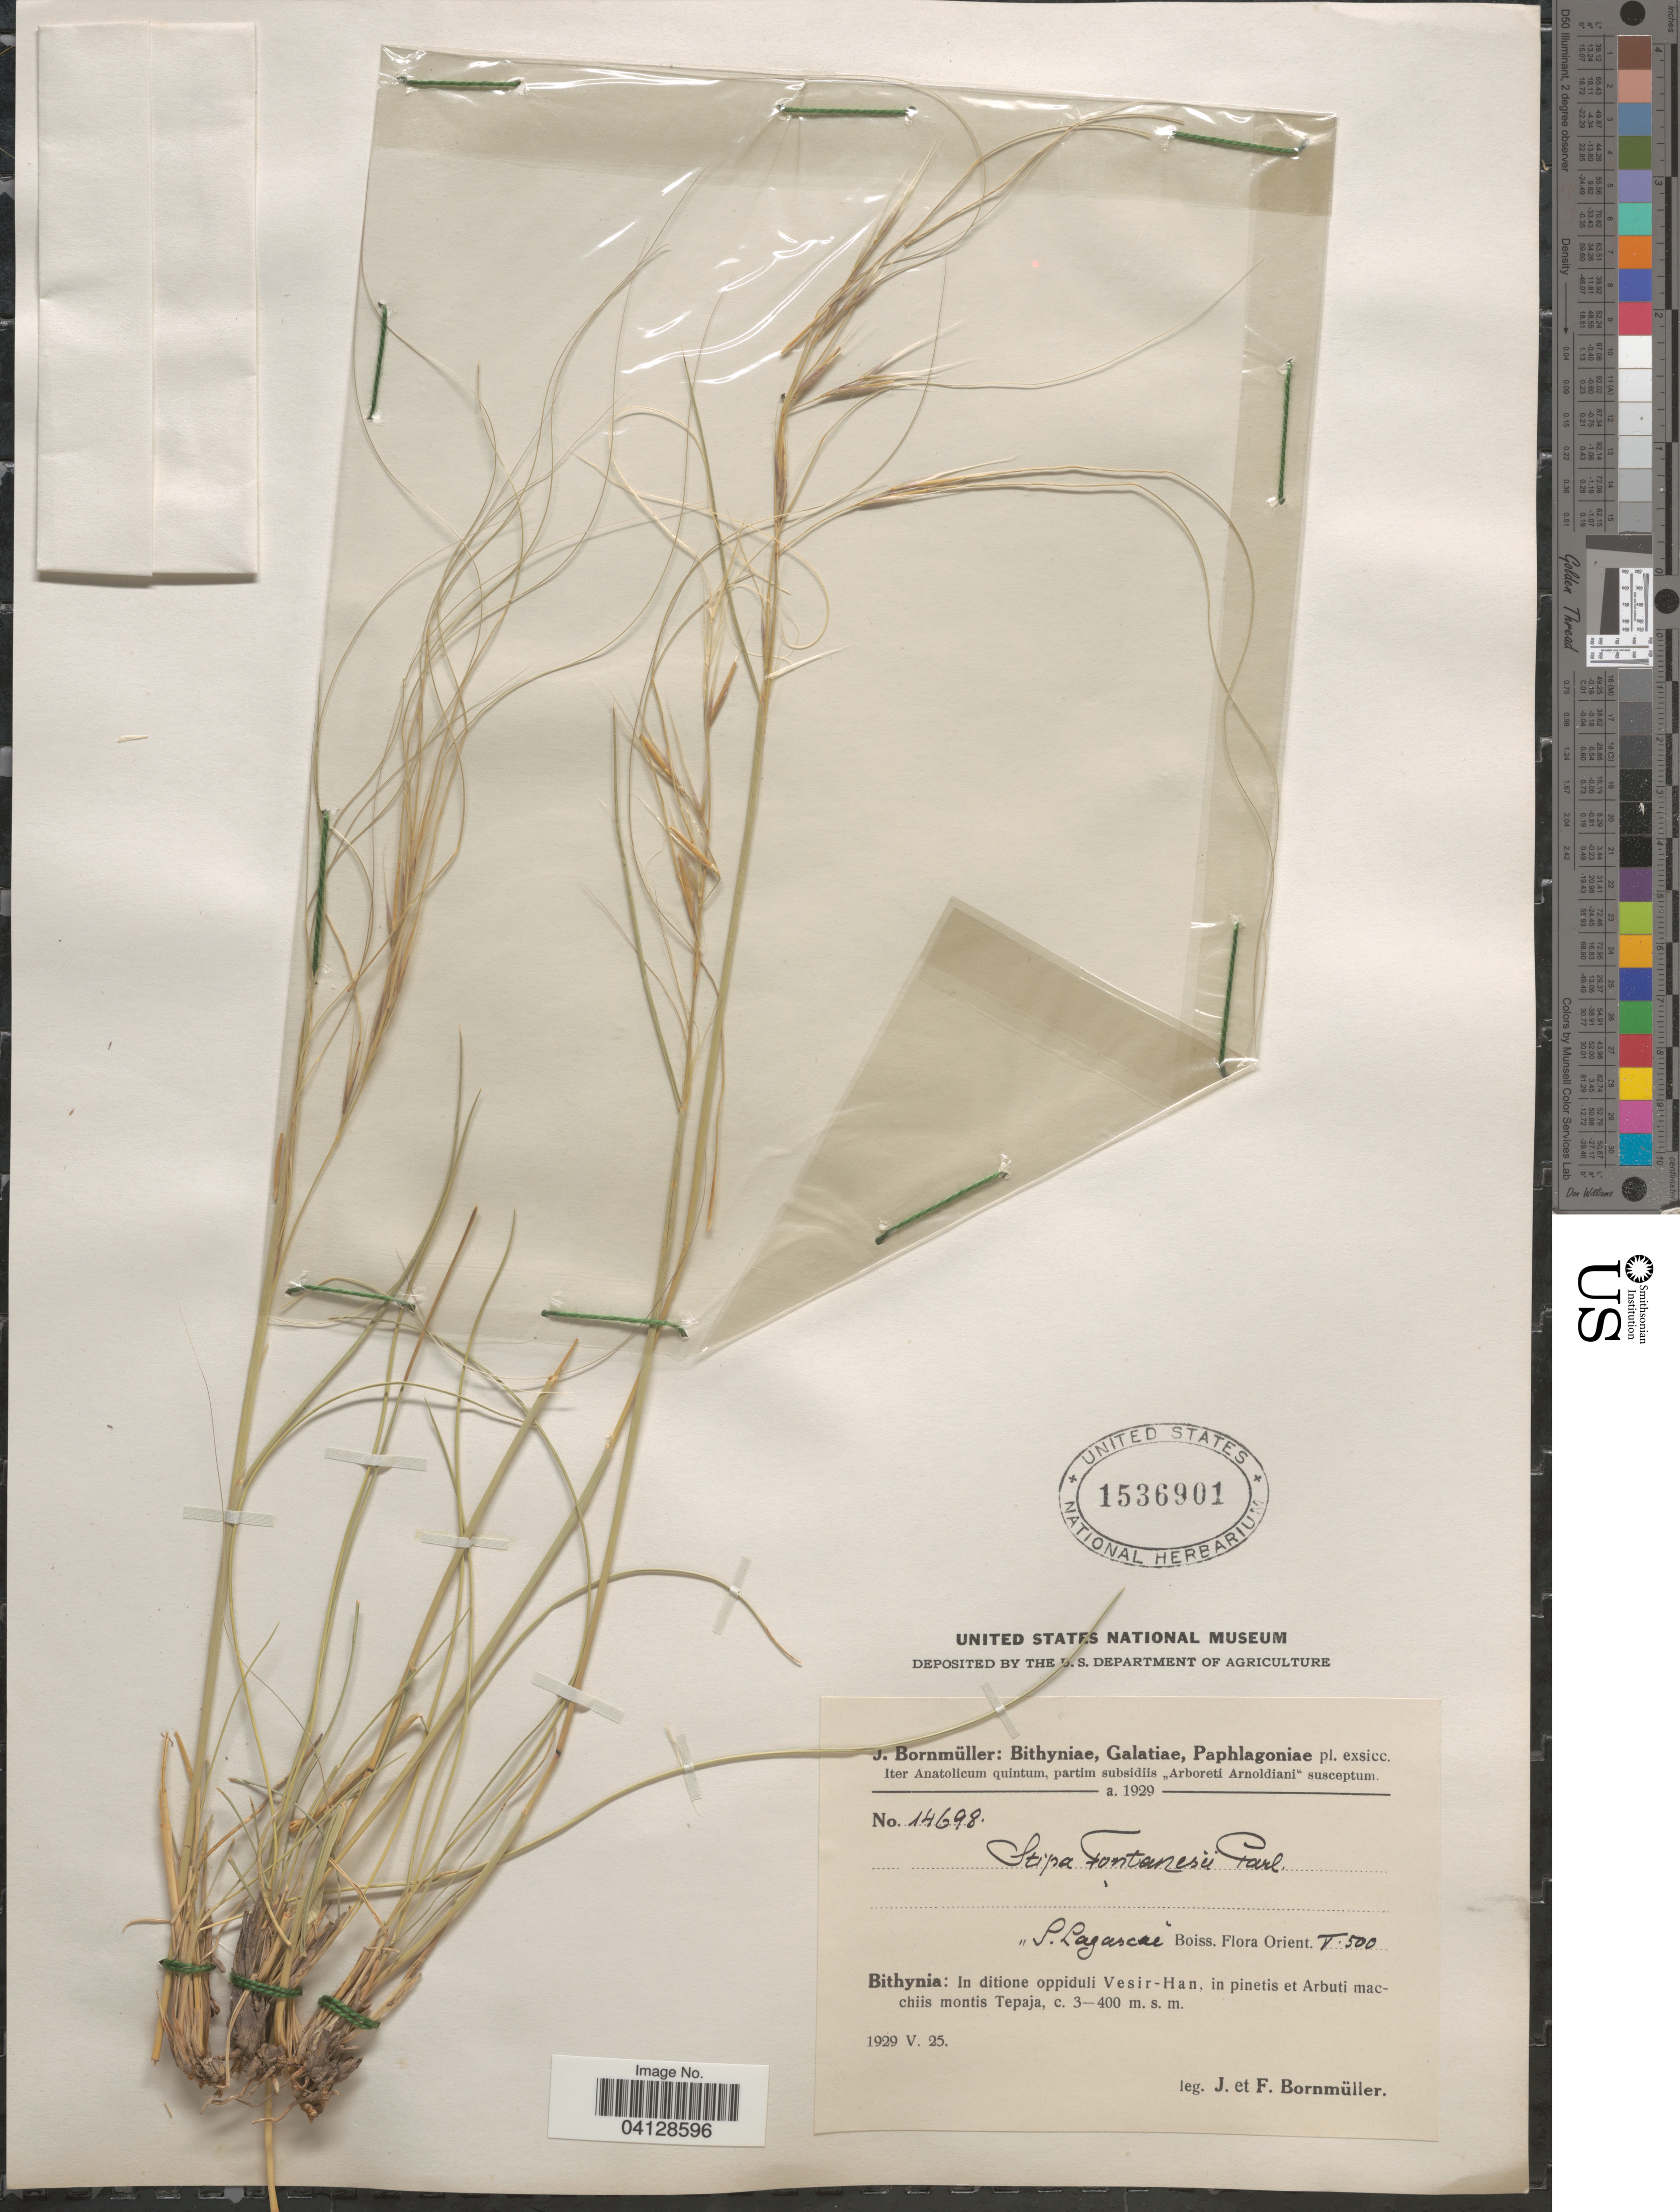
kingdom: Plantae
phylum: Tracheophyta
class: Liliopsida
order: Poales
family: Poaceae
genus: Stipa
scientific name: Stipa fontanesii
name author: Parl.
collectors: J. Bornmüller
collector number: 14698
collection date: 1929-05-25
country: Turkey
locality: Bithynia: In ditione oppiduli Vesir-Han, in pinetis et Arbuti macchiis montis Tepaja.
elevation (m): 300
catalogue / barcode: US 1536901